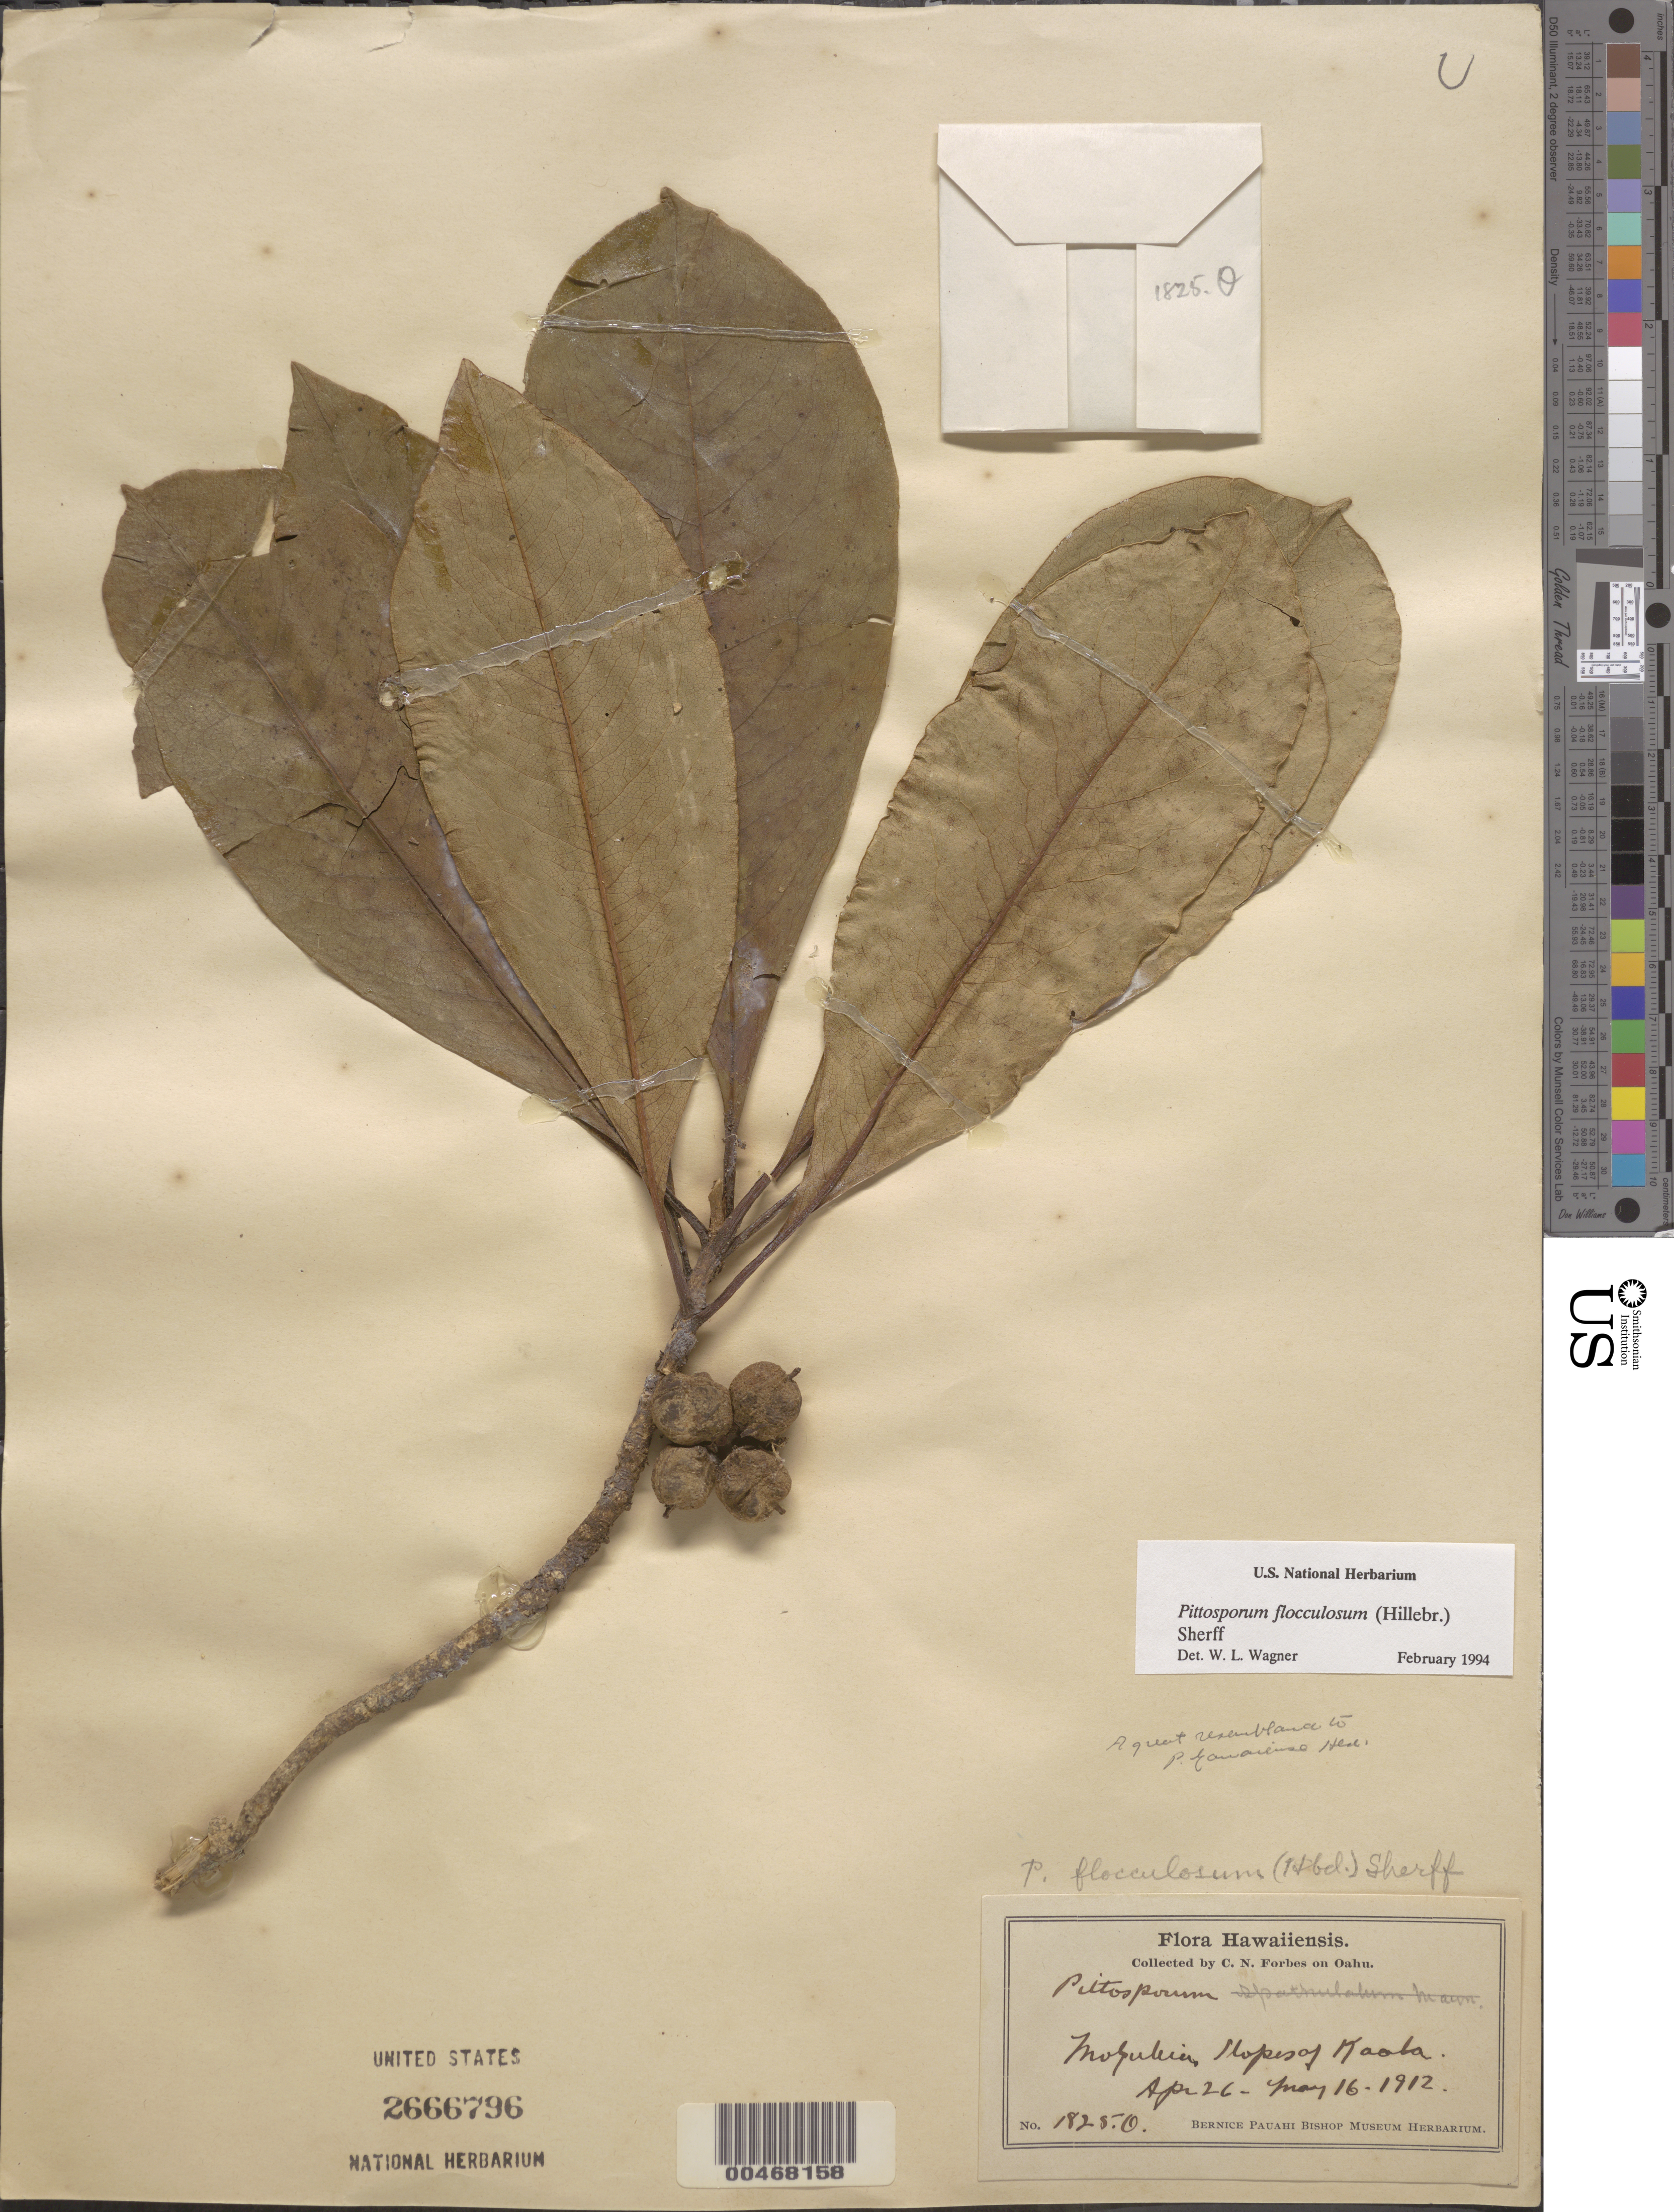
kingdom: Plantae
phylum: Tracheophyta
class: Magnoliopsida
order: Apiales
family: Pittosporaceae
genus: Pittosporum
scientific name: Pittosporum flocculosum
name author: (Hillebr.) Sherff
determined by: Wagner, W. L., (BOT), Smithsonian Institution - National Museum of Natural History (UNITED STATES)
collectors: C. N. Forbes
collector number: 1825.O.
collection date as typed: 26 Apr 1912 to 16 May 1912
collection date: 1912-04-26/1912-05-16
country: United States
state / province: Hawaii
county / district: Honolulu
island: Oahu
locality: Mokuleia, slopes of Kaala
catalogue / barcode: US 2666796